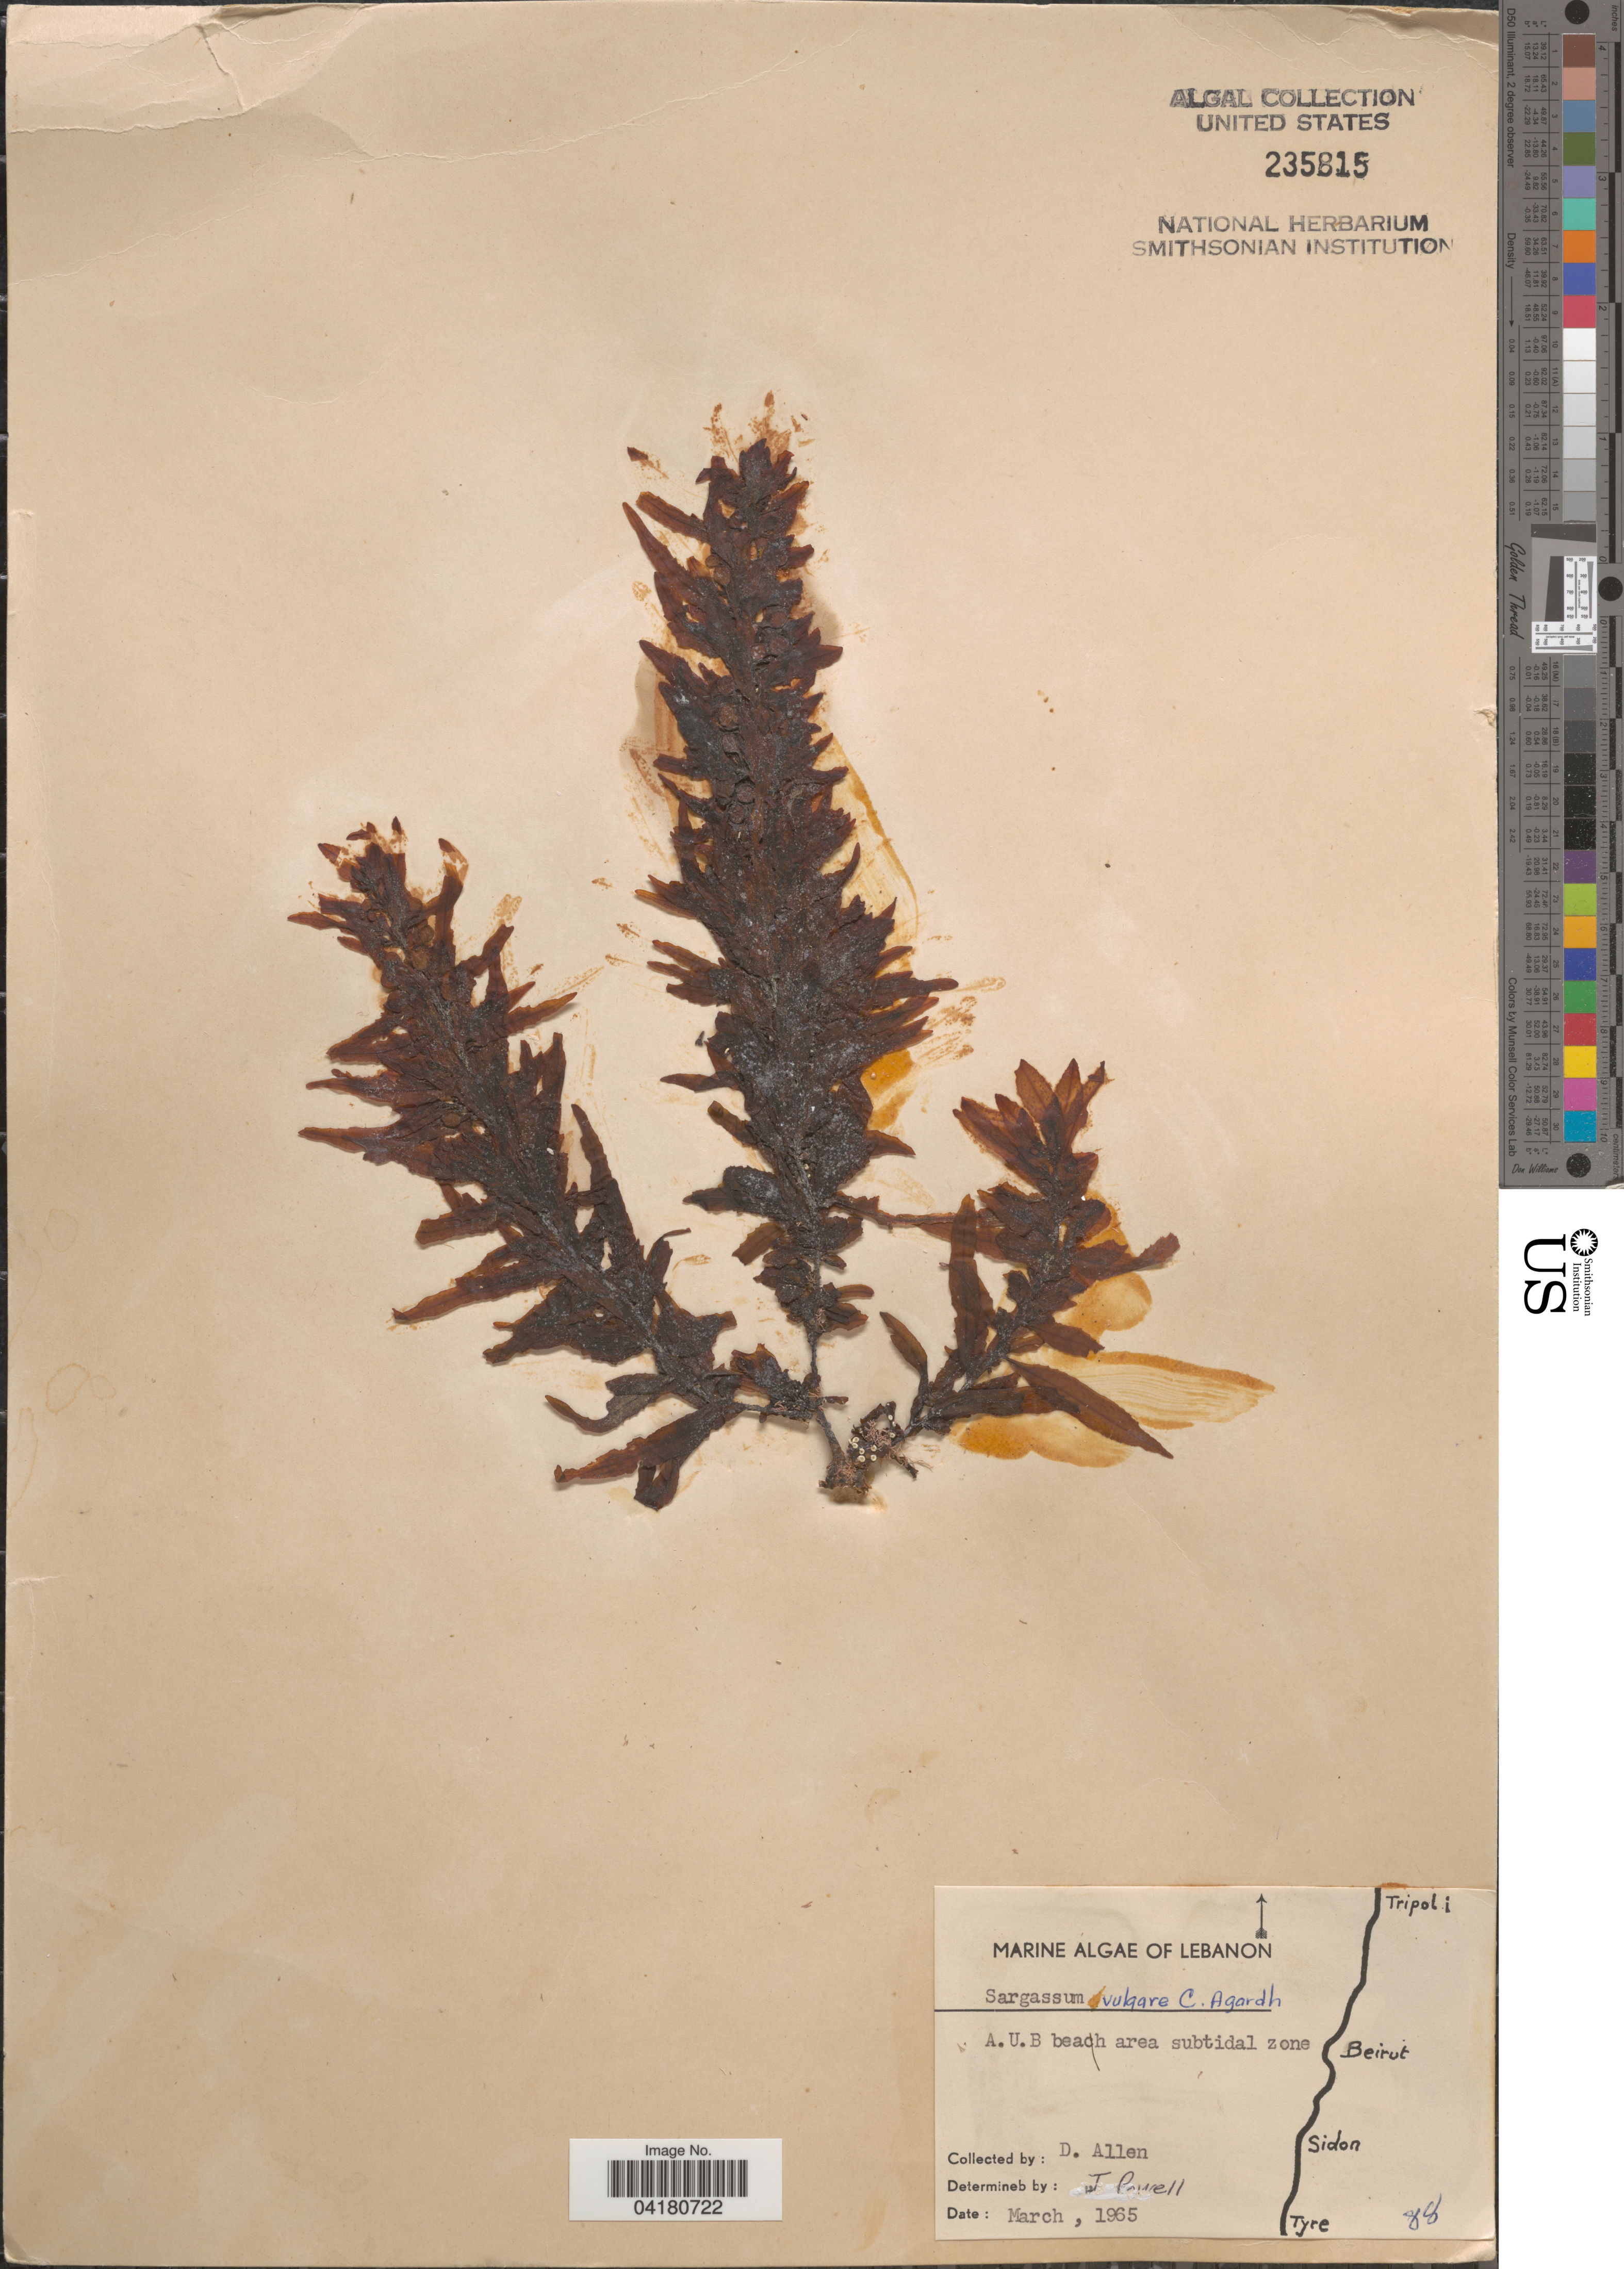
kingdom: Chromista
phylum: Ochrophyta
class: Phaeophyceae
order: Fucales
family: Sargassaceae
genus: Sargassum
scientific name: Sargassum vulgare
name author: C. Agardh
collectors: D. Allen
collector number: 88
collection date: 1965-03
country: Lebanon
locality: A.U.B. beach area subtidal zone.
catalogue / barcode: US 235815